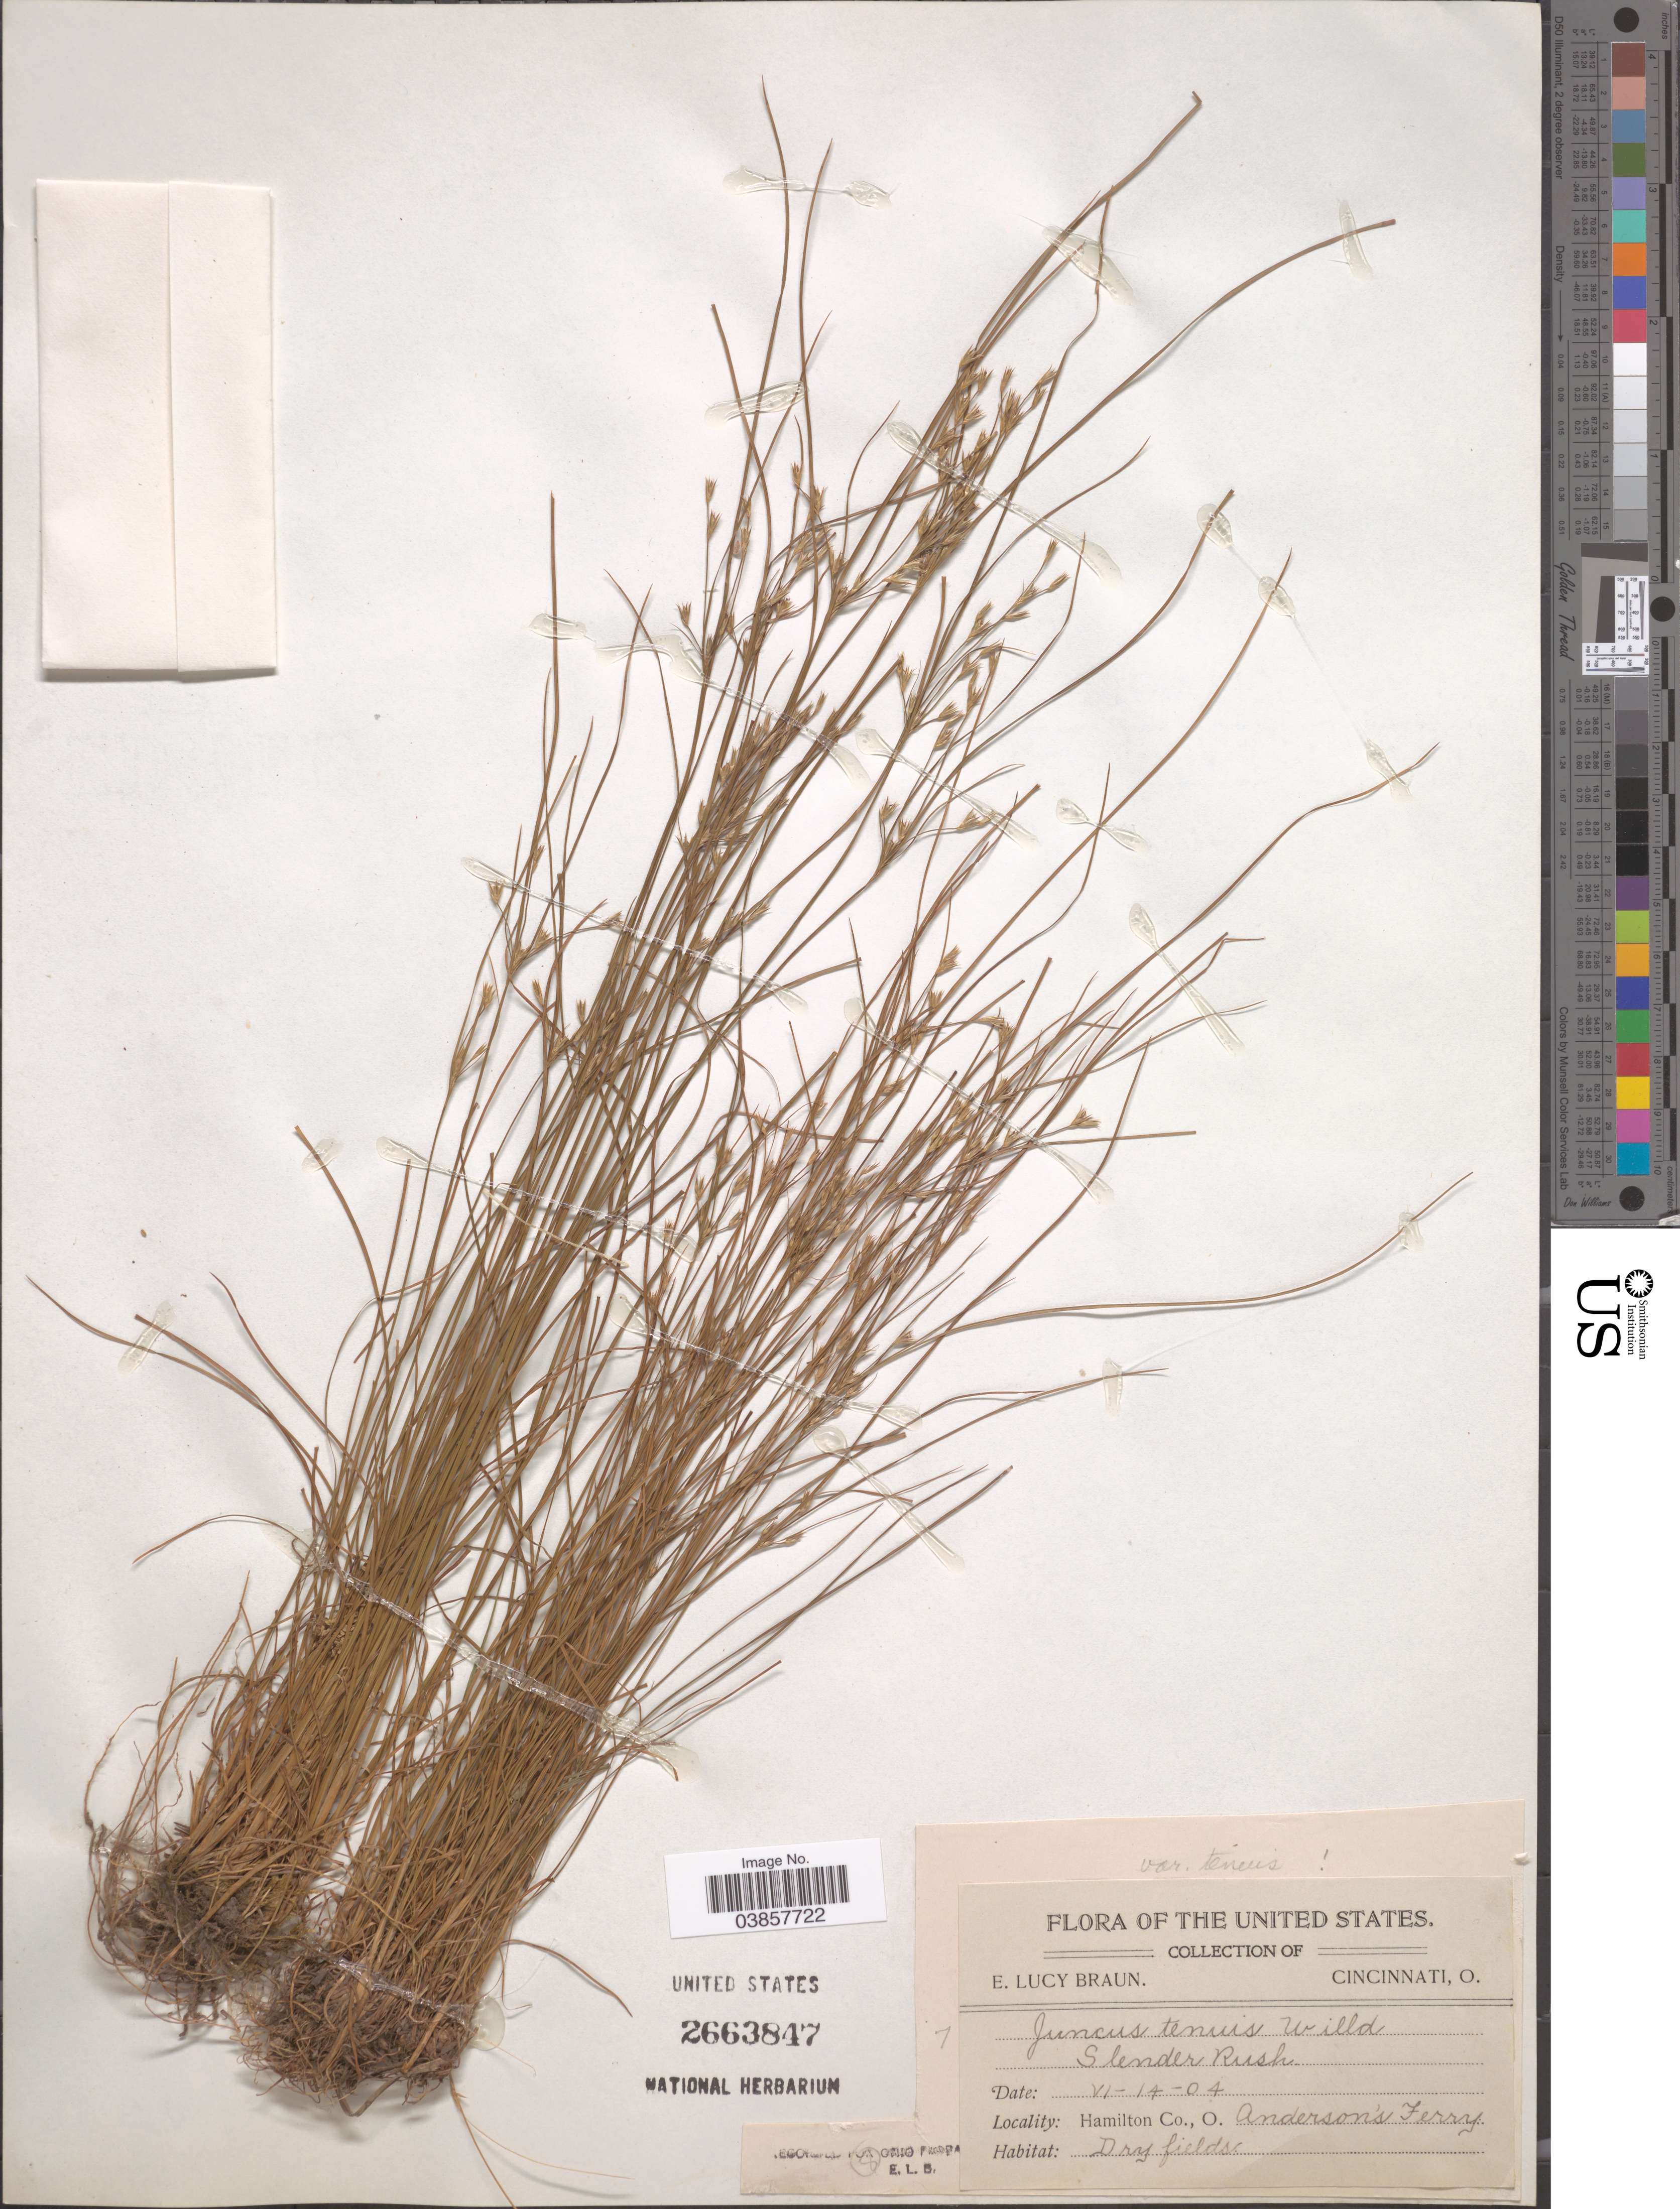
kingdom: Plantae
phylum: Tracheophyta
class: Liliopsida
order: Poales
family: Juncaceae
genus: Juncus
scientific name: Juncus tenuis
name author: Willd.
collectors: E. L. Braun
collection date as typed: Transcribed d/m/y: 14/6/4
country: United States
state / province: Ohio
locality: Hamilton Co., Anderson's Ferry.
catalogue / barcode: US 2663847